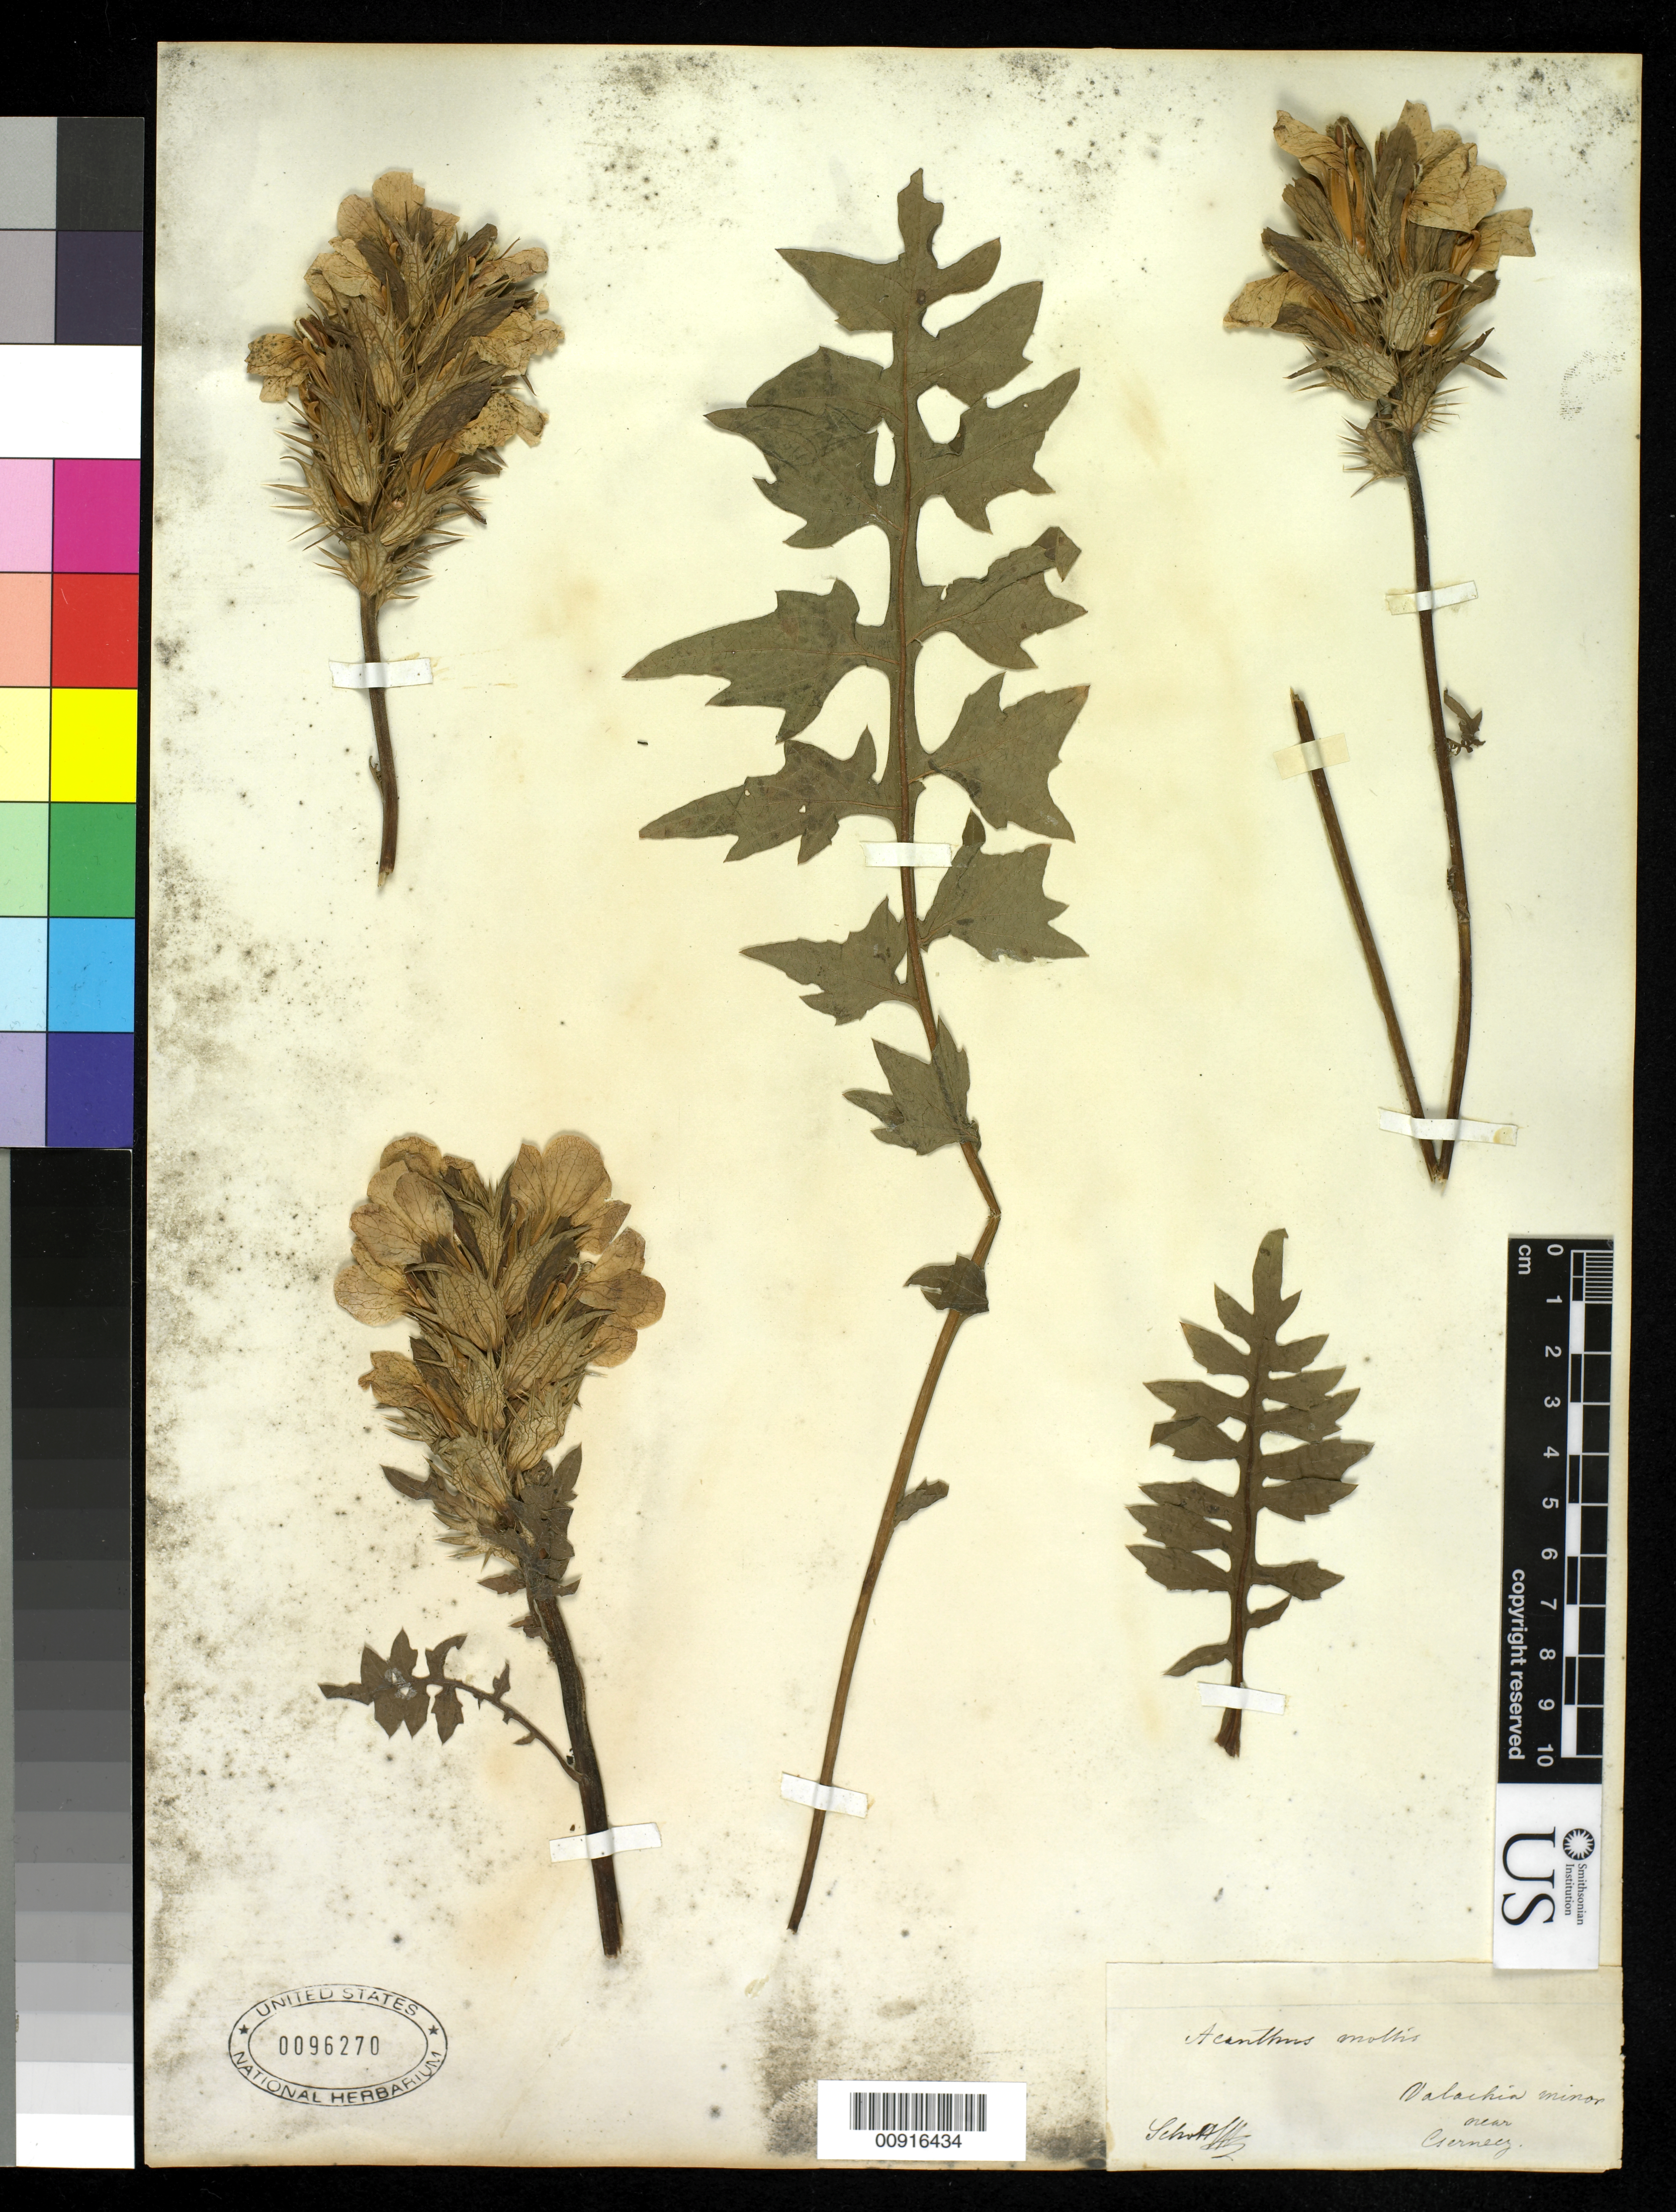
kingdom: Plantae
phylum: Tracheophyta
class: Magnoliopsida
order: Lamiales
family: Acanthaceae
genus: Acanthus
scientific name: Acanthus mollis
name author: L.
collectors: Schott, --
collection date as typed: s.d.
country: Hungary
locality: Valachia near minorCsernecz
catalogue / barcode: US 96270